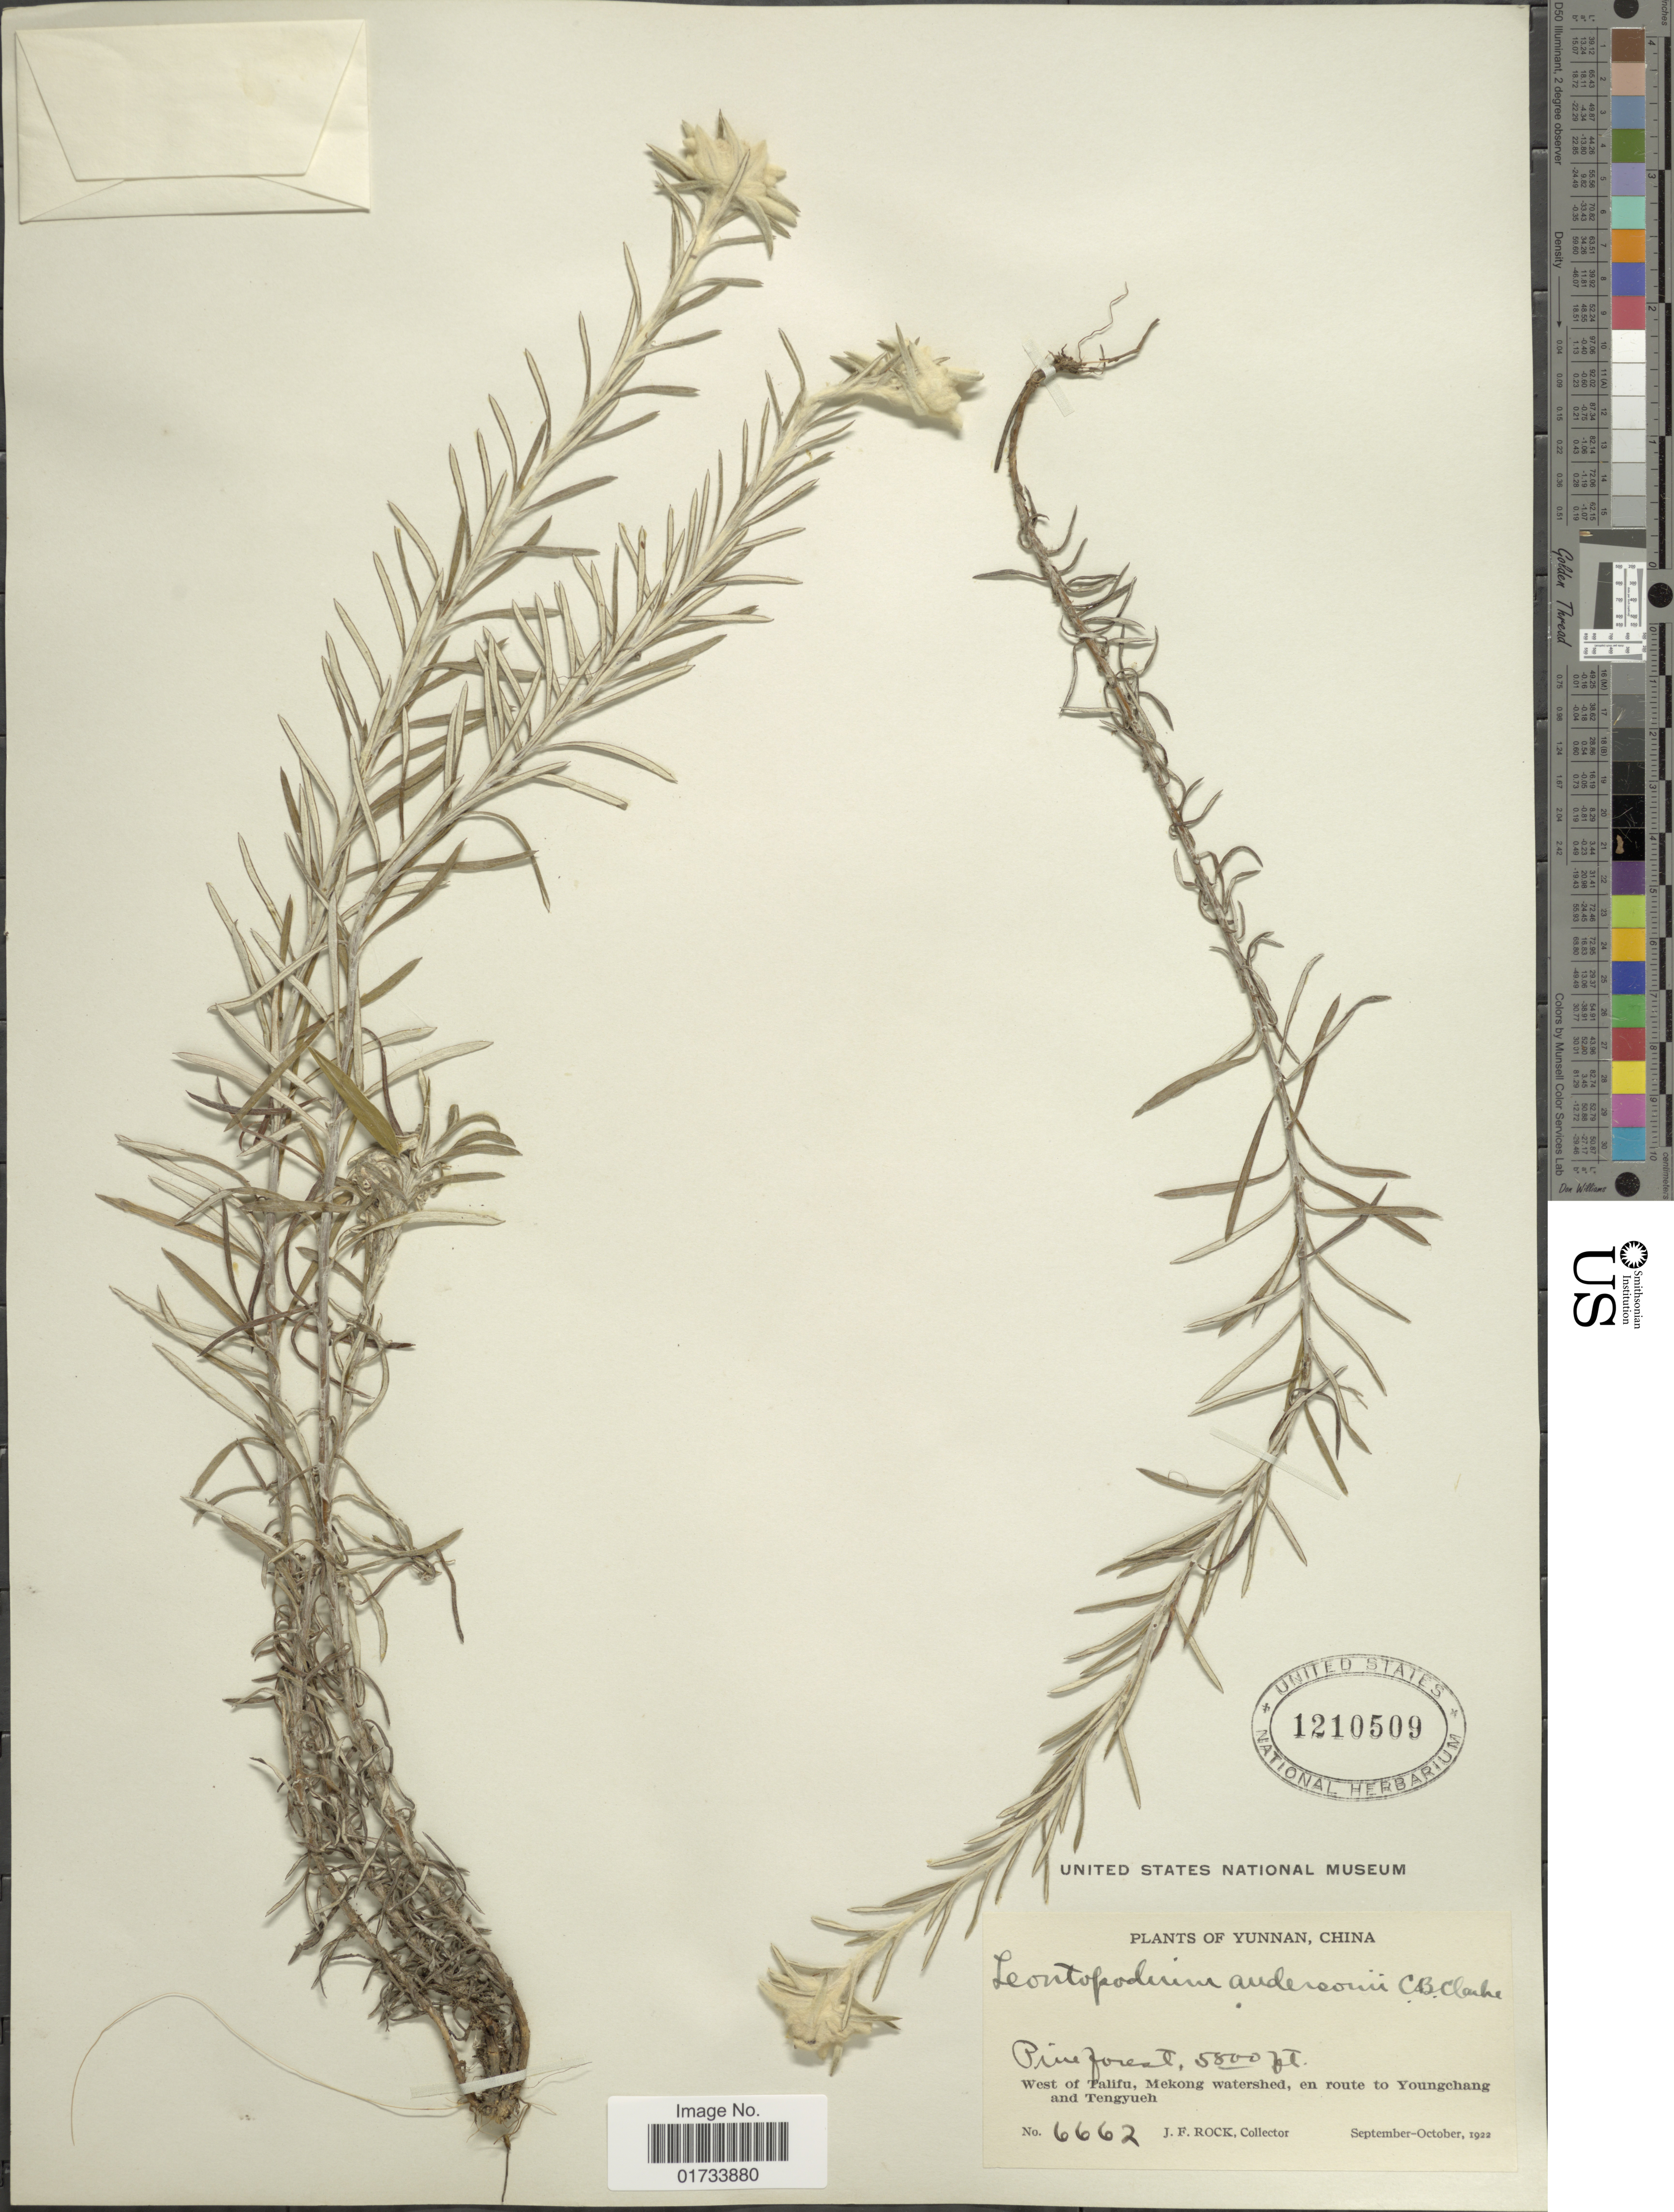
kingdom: Plantae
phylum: Tracheophyta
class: Magnoliopsida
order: Asterales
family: Asteraceae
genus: Leontopodium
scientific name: Leontopodium andersonii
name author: C.B. Clarke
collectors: J. Rock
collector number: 6662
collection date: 1922-09/1922-10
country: China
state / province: Yunnan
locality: Pine forest, west of Talifu, Mekong watershed, en route to Youngchang and Tengyueh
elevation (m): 1768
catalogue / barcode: US 1210509